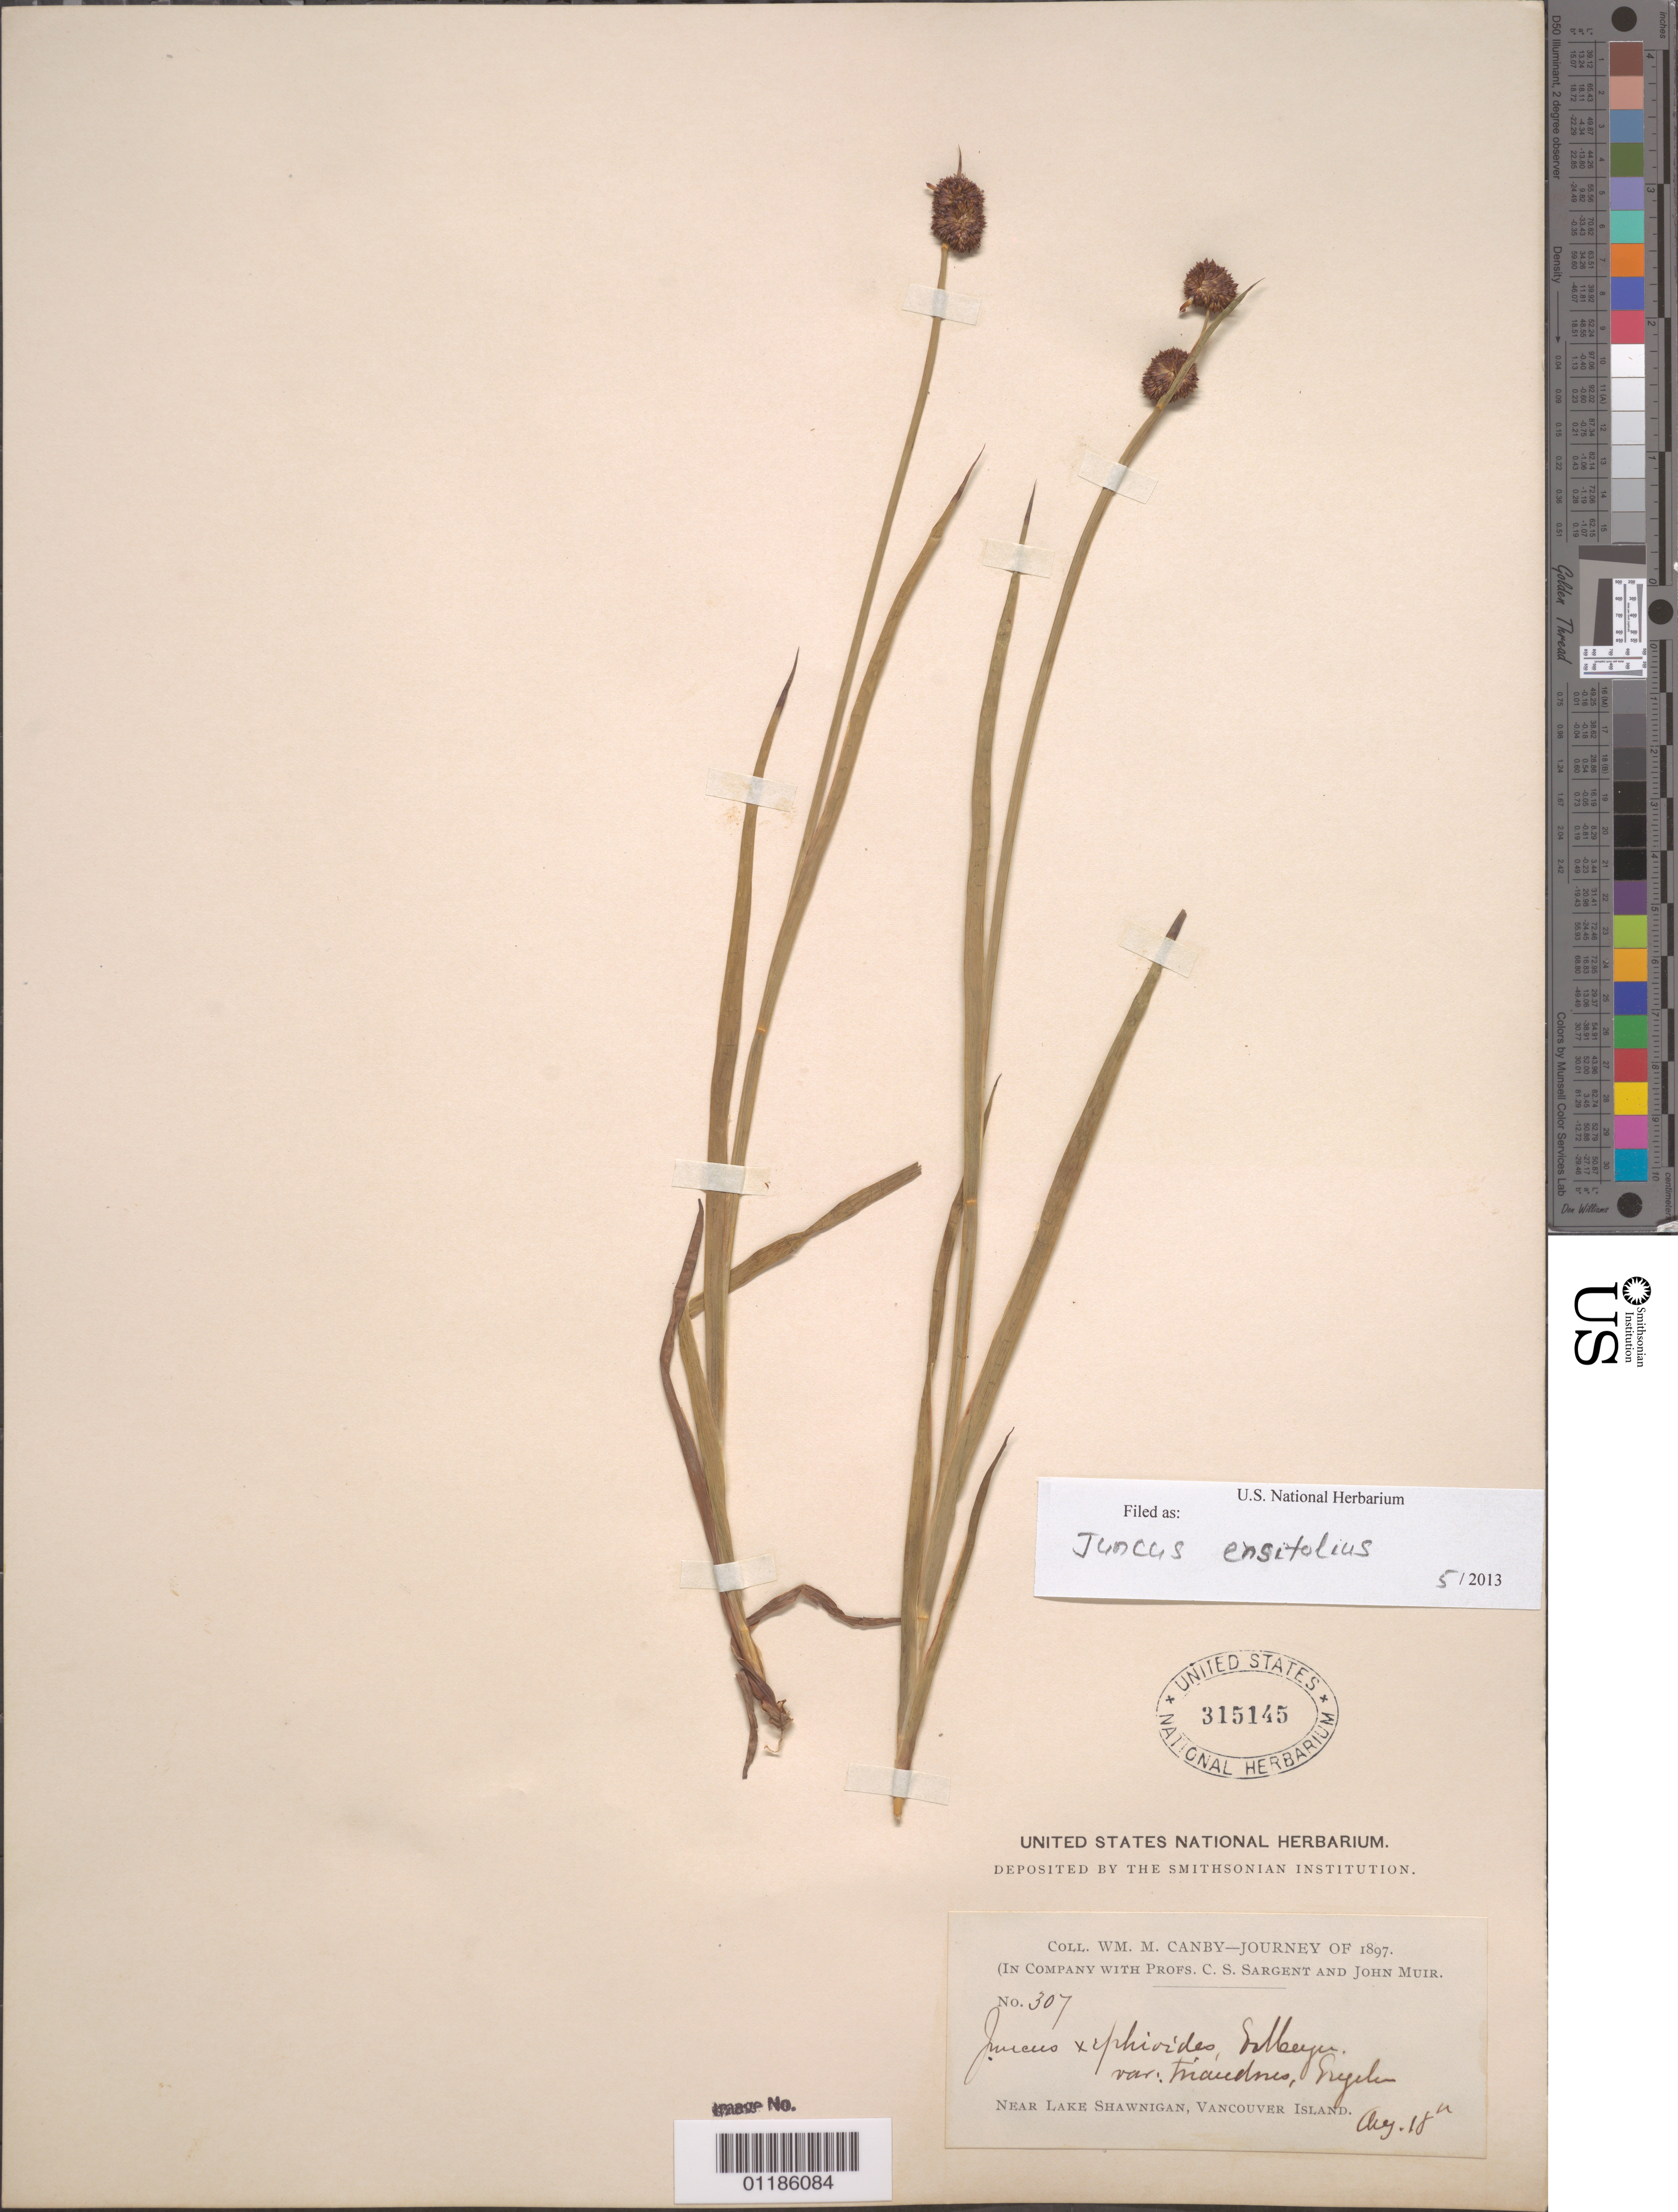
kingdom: Plantae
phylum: Tracheophyta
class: Liliopsida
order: Poales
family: Juncaceae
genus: Juncus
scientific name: Juncus ensifolius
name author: Wikstr.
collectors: W. M. Canby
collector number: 307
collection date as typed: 18 Aug 1897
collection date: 1897-08-18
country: Canada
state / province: British Columbia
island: Vancouver Island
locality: Lake Shawnigan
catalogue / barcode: US 315145